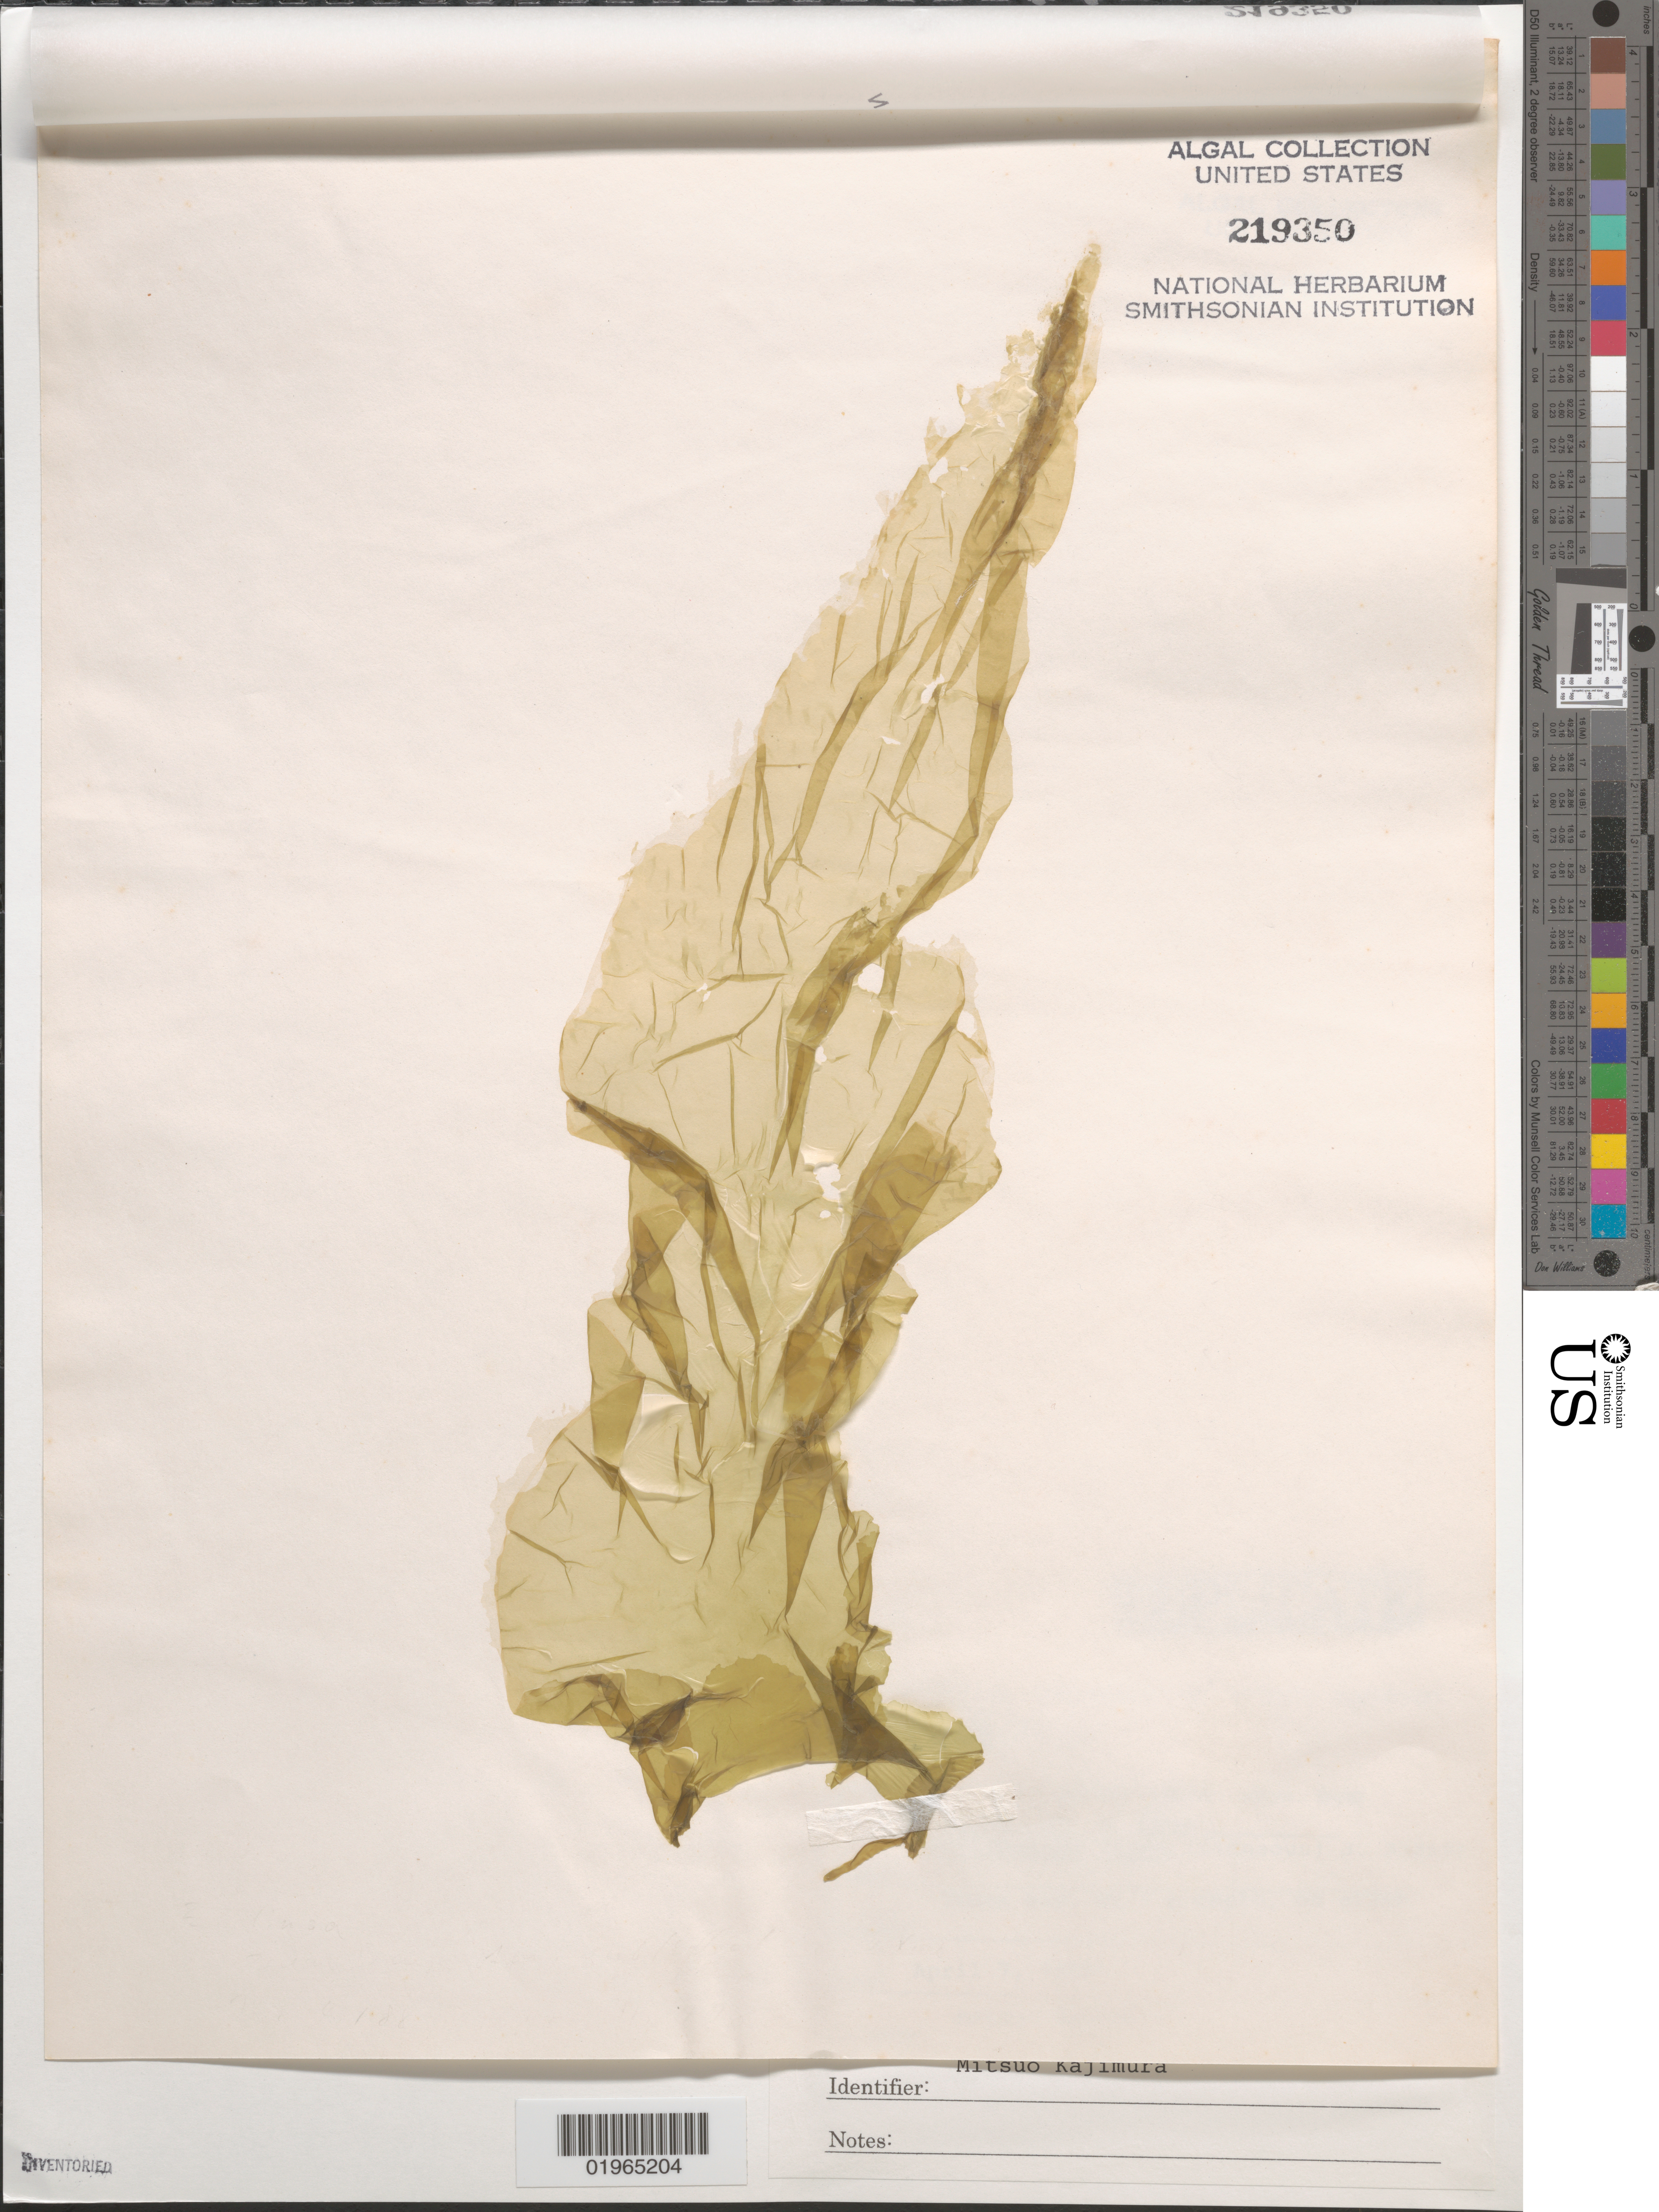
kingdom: Plantae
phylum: Chlorophyta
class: Ulvophyceae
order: Ulvales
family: Ulvaceae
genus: Ulva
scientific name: Ulva sp.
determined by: Algae name updating Project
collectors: M. Kajimura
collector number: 3462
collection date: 1988-04-07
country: Japan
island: Oki Islands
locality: On stone.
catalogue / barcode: US 219350